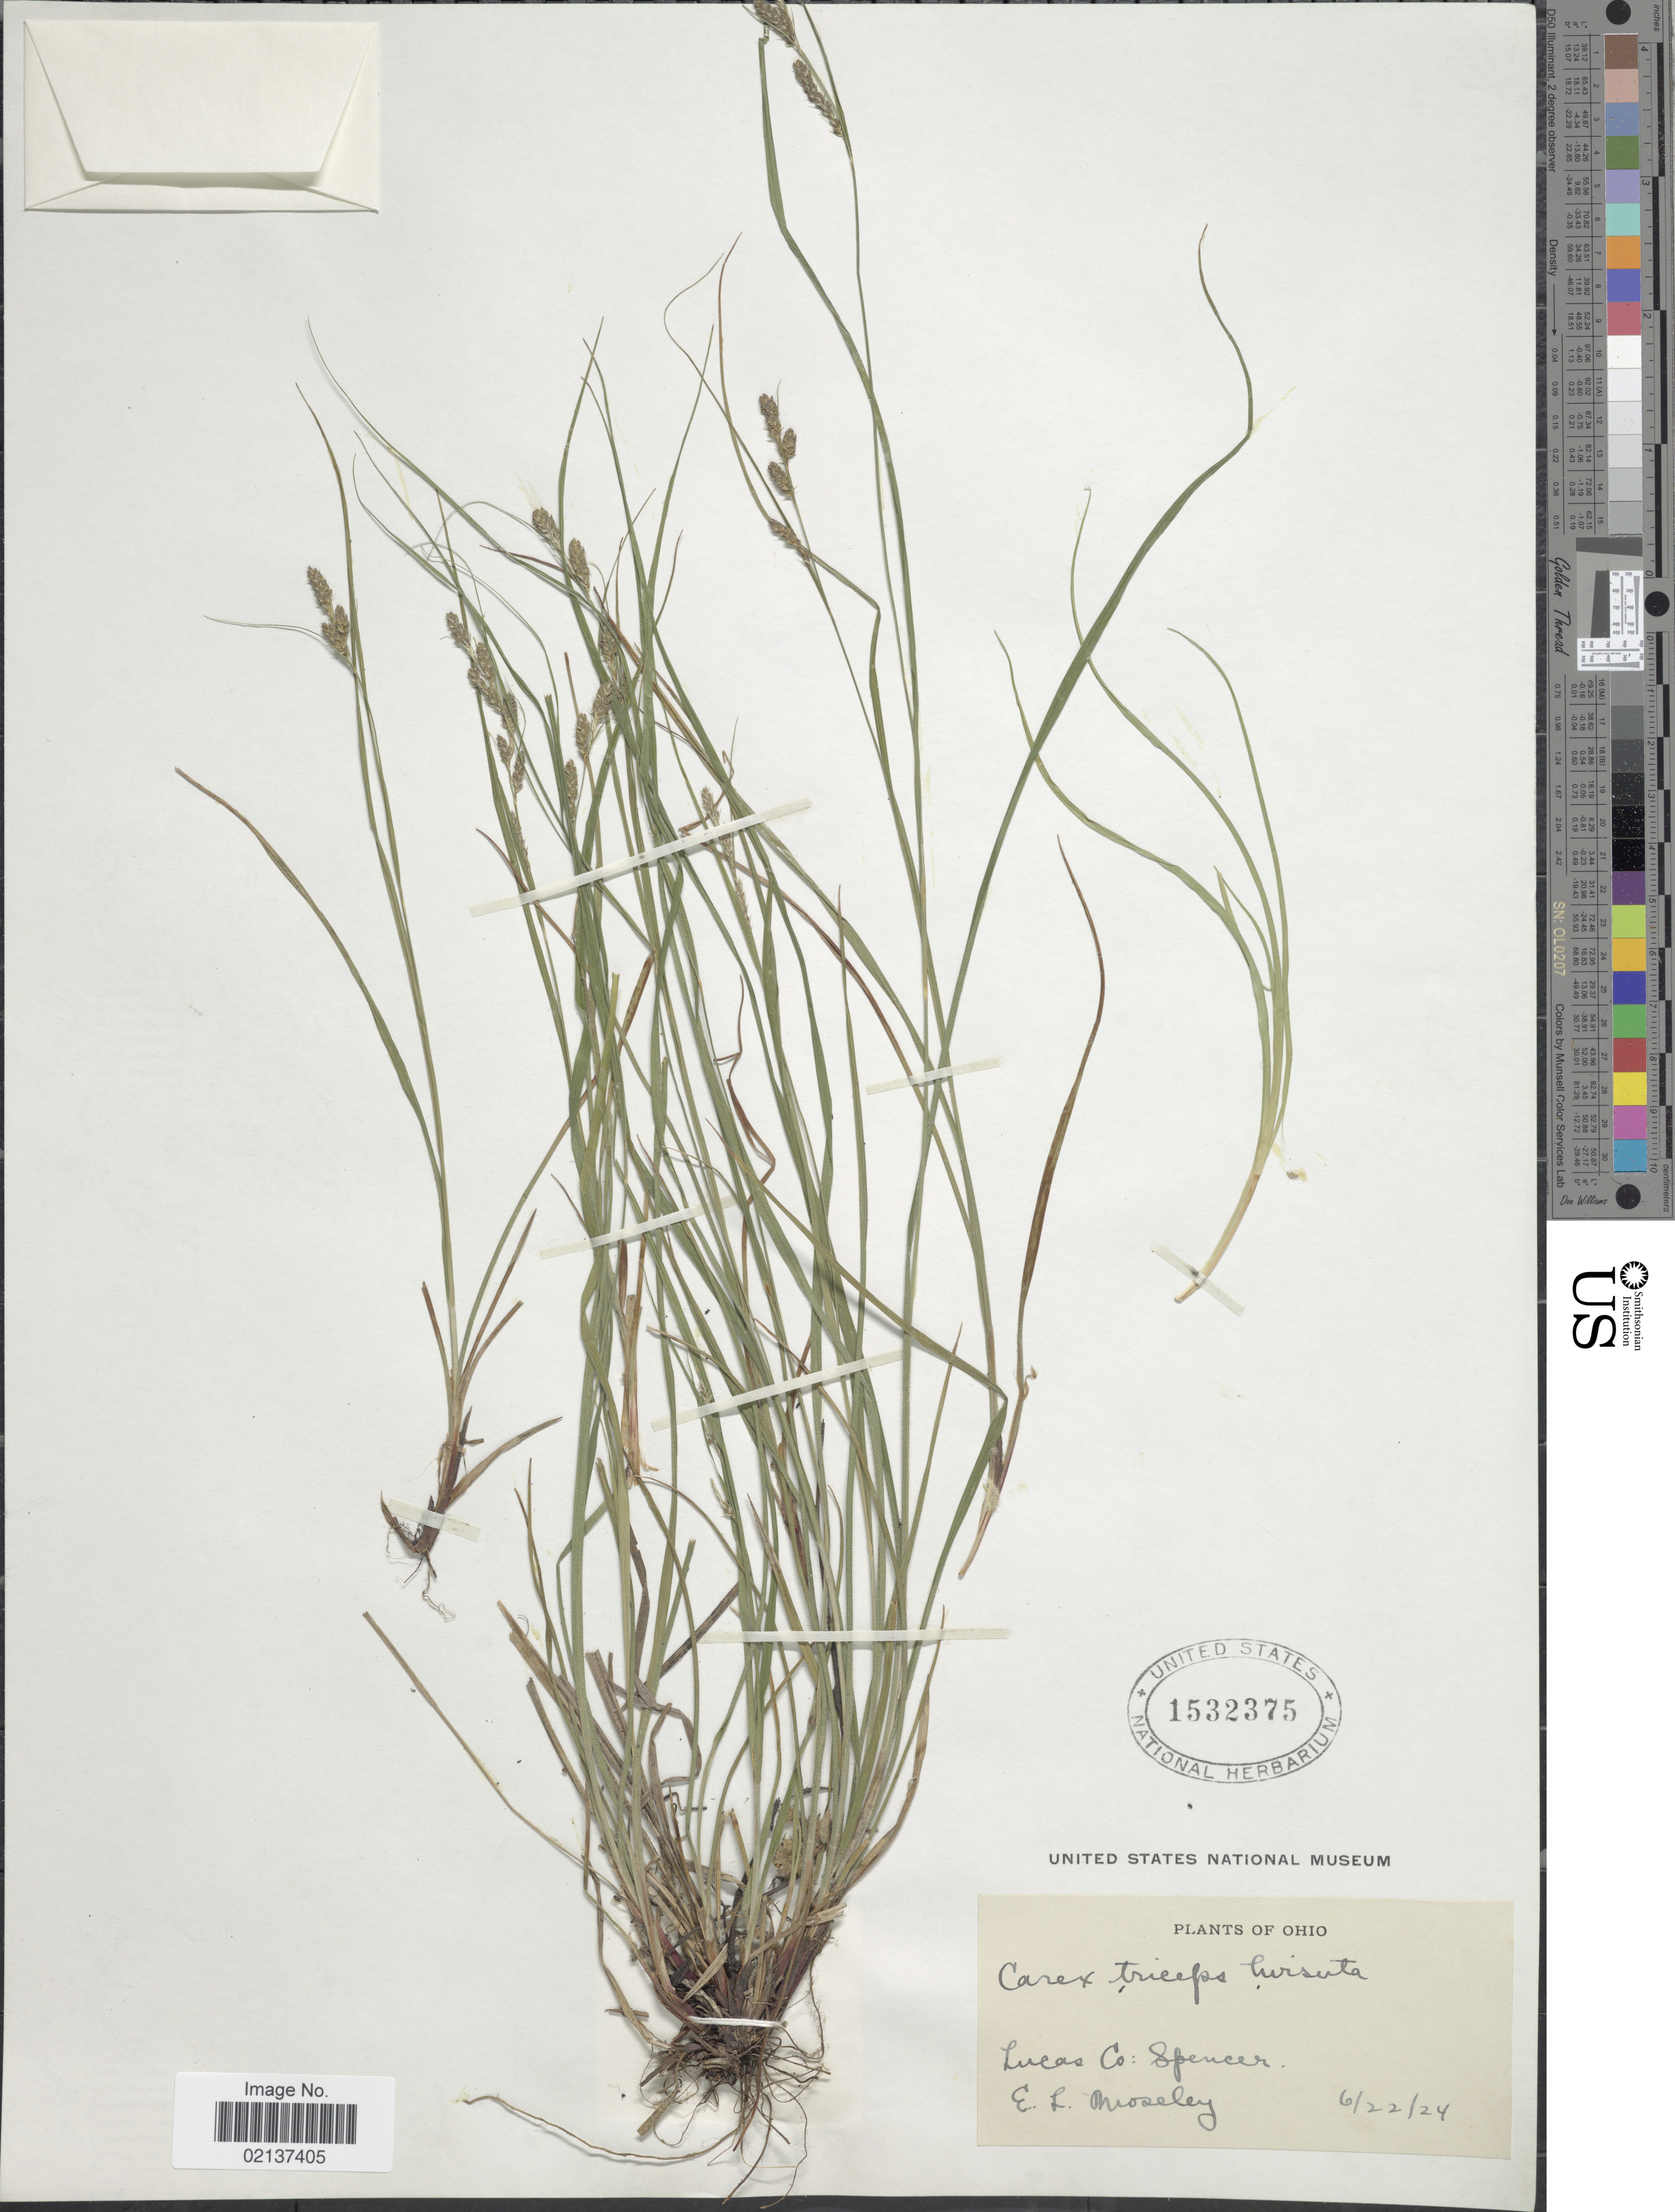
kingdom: Plantae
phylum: Tracheophyta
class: Liliopsida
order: Poales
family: Cyperaceae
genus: Carex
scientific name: Carex hirsutella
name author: Mack.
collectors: E. Moseley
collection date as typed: Transcribed d/m/y: 22/6/24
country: United States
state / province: Ohio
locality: Lucas Co, Spencer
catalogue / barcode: US 1532375